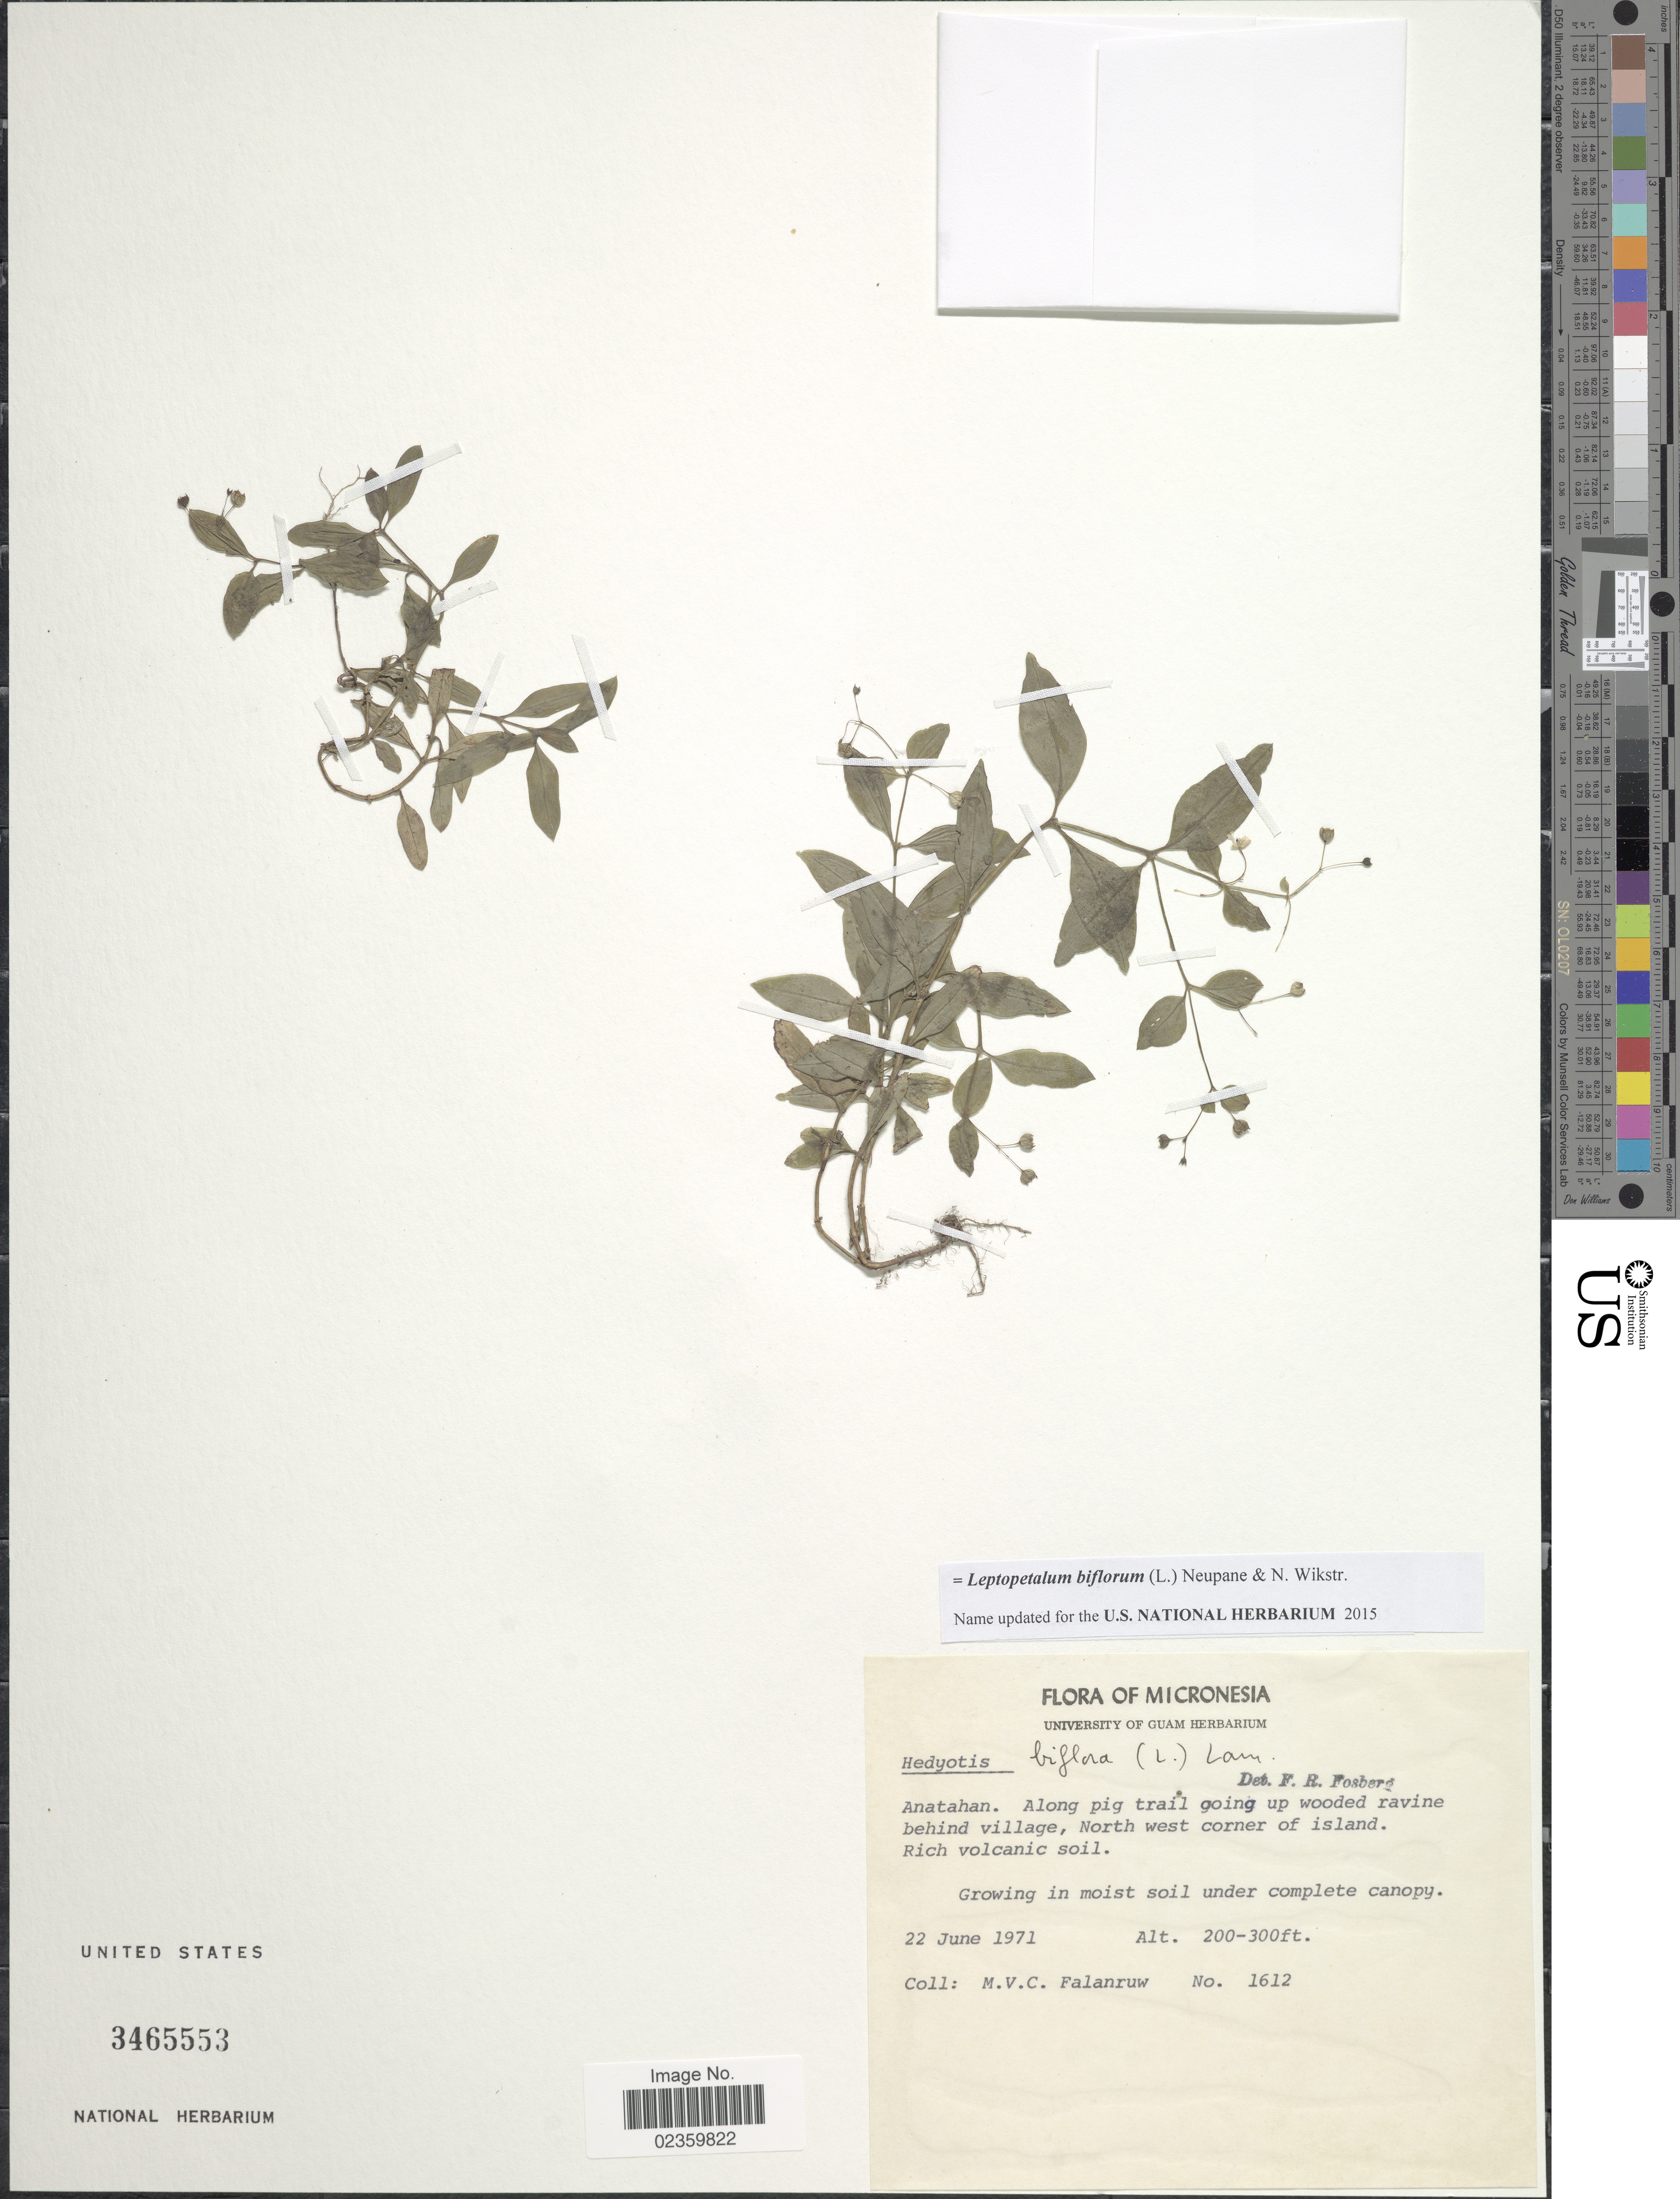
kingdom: Plantae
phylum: Tracheophyta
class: Magnoliopsida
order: Gentianales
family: Rubiaceae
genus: Leptopetalum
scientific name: Leptopetalum biflorum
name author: (L.) Neupane & N. Wikstr.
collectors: M. V. Falanruw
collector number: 1612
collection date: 1971-06-22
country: Northern Mariana Islands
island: Anatahan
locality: Anatahan. Along pig trail going up wooded ravine behind village, North west corner of island.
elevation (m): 61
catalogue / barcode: US 3465553